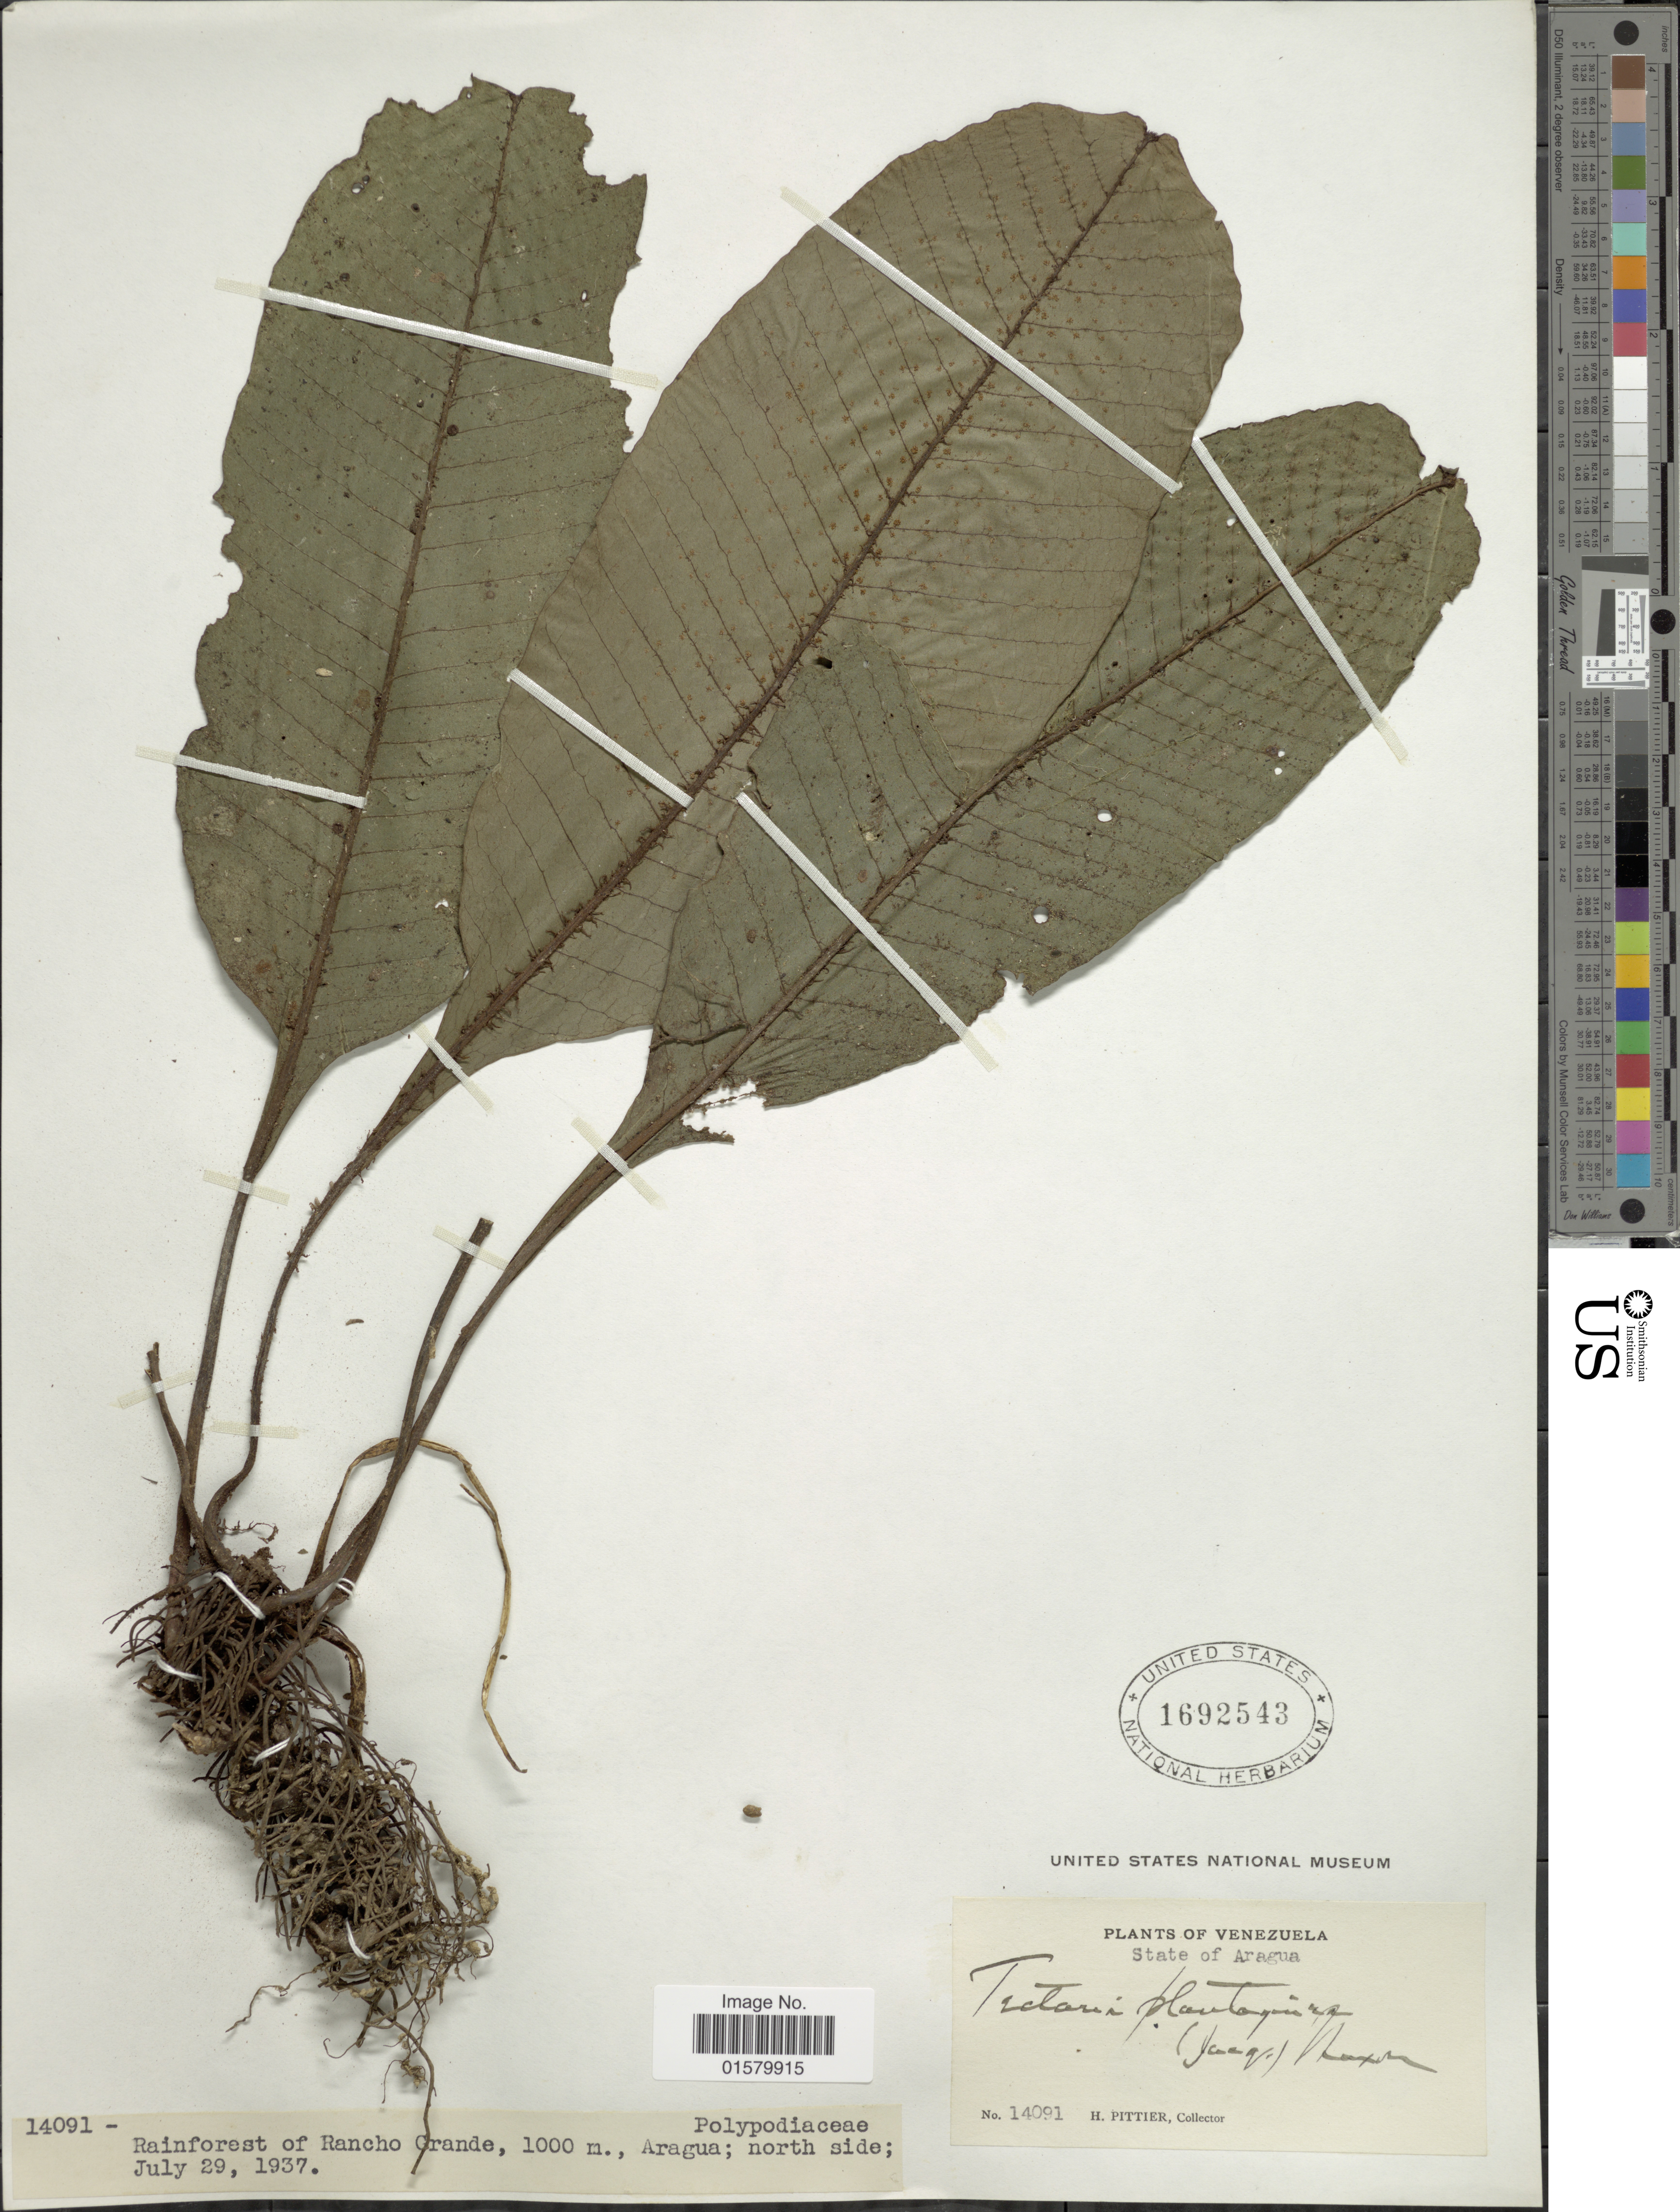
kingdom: Plantae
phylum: Tracheophyta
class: Polypodiopsida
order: Polypodiales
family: Tectariaceae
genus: Tectaria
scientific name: Tectaria plantaginea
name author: (Jacq.) Maxon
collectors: H. F. Pittier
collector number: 14091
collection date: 1937-07-29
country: Venezuela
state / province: Aragua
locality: State of Aragua, Rainforest of Rancho Grande, Aragua, north side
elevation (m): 1000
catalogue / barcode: US 1692543